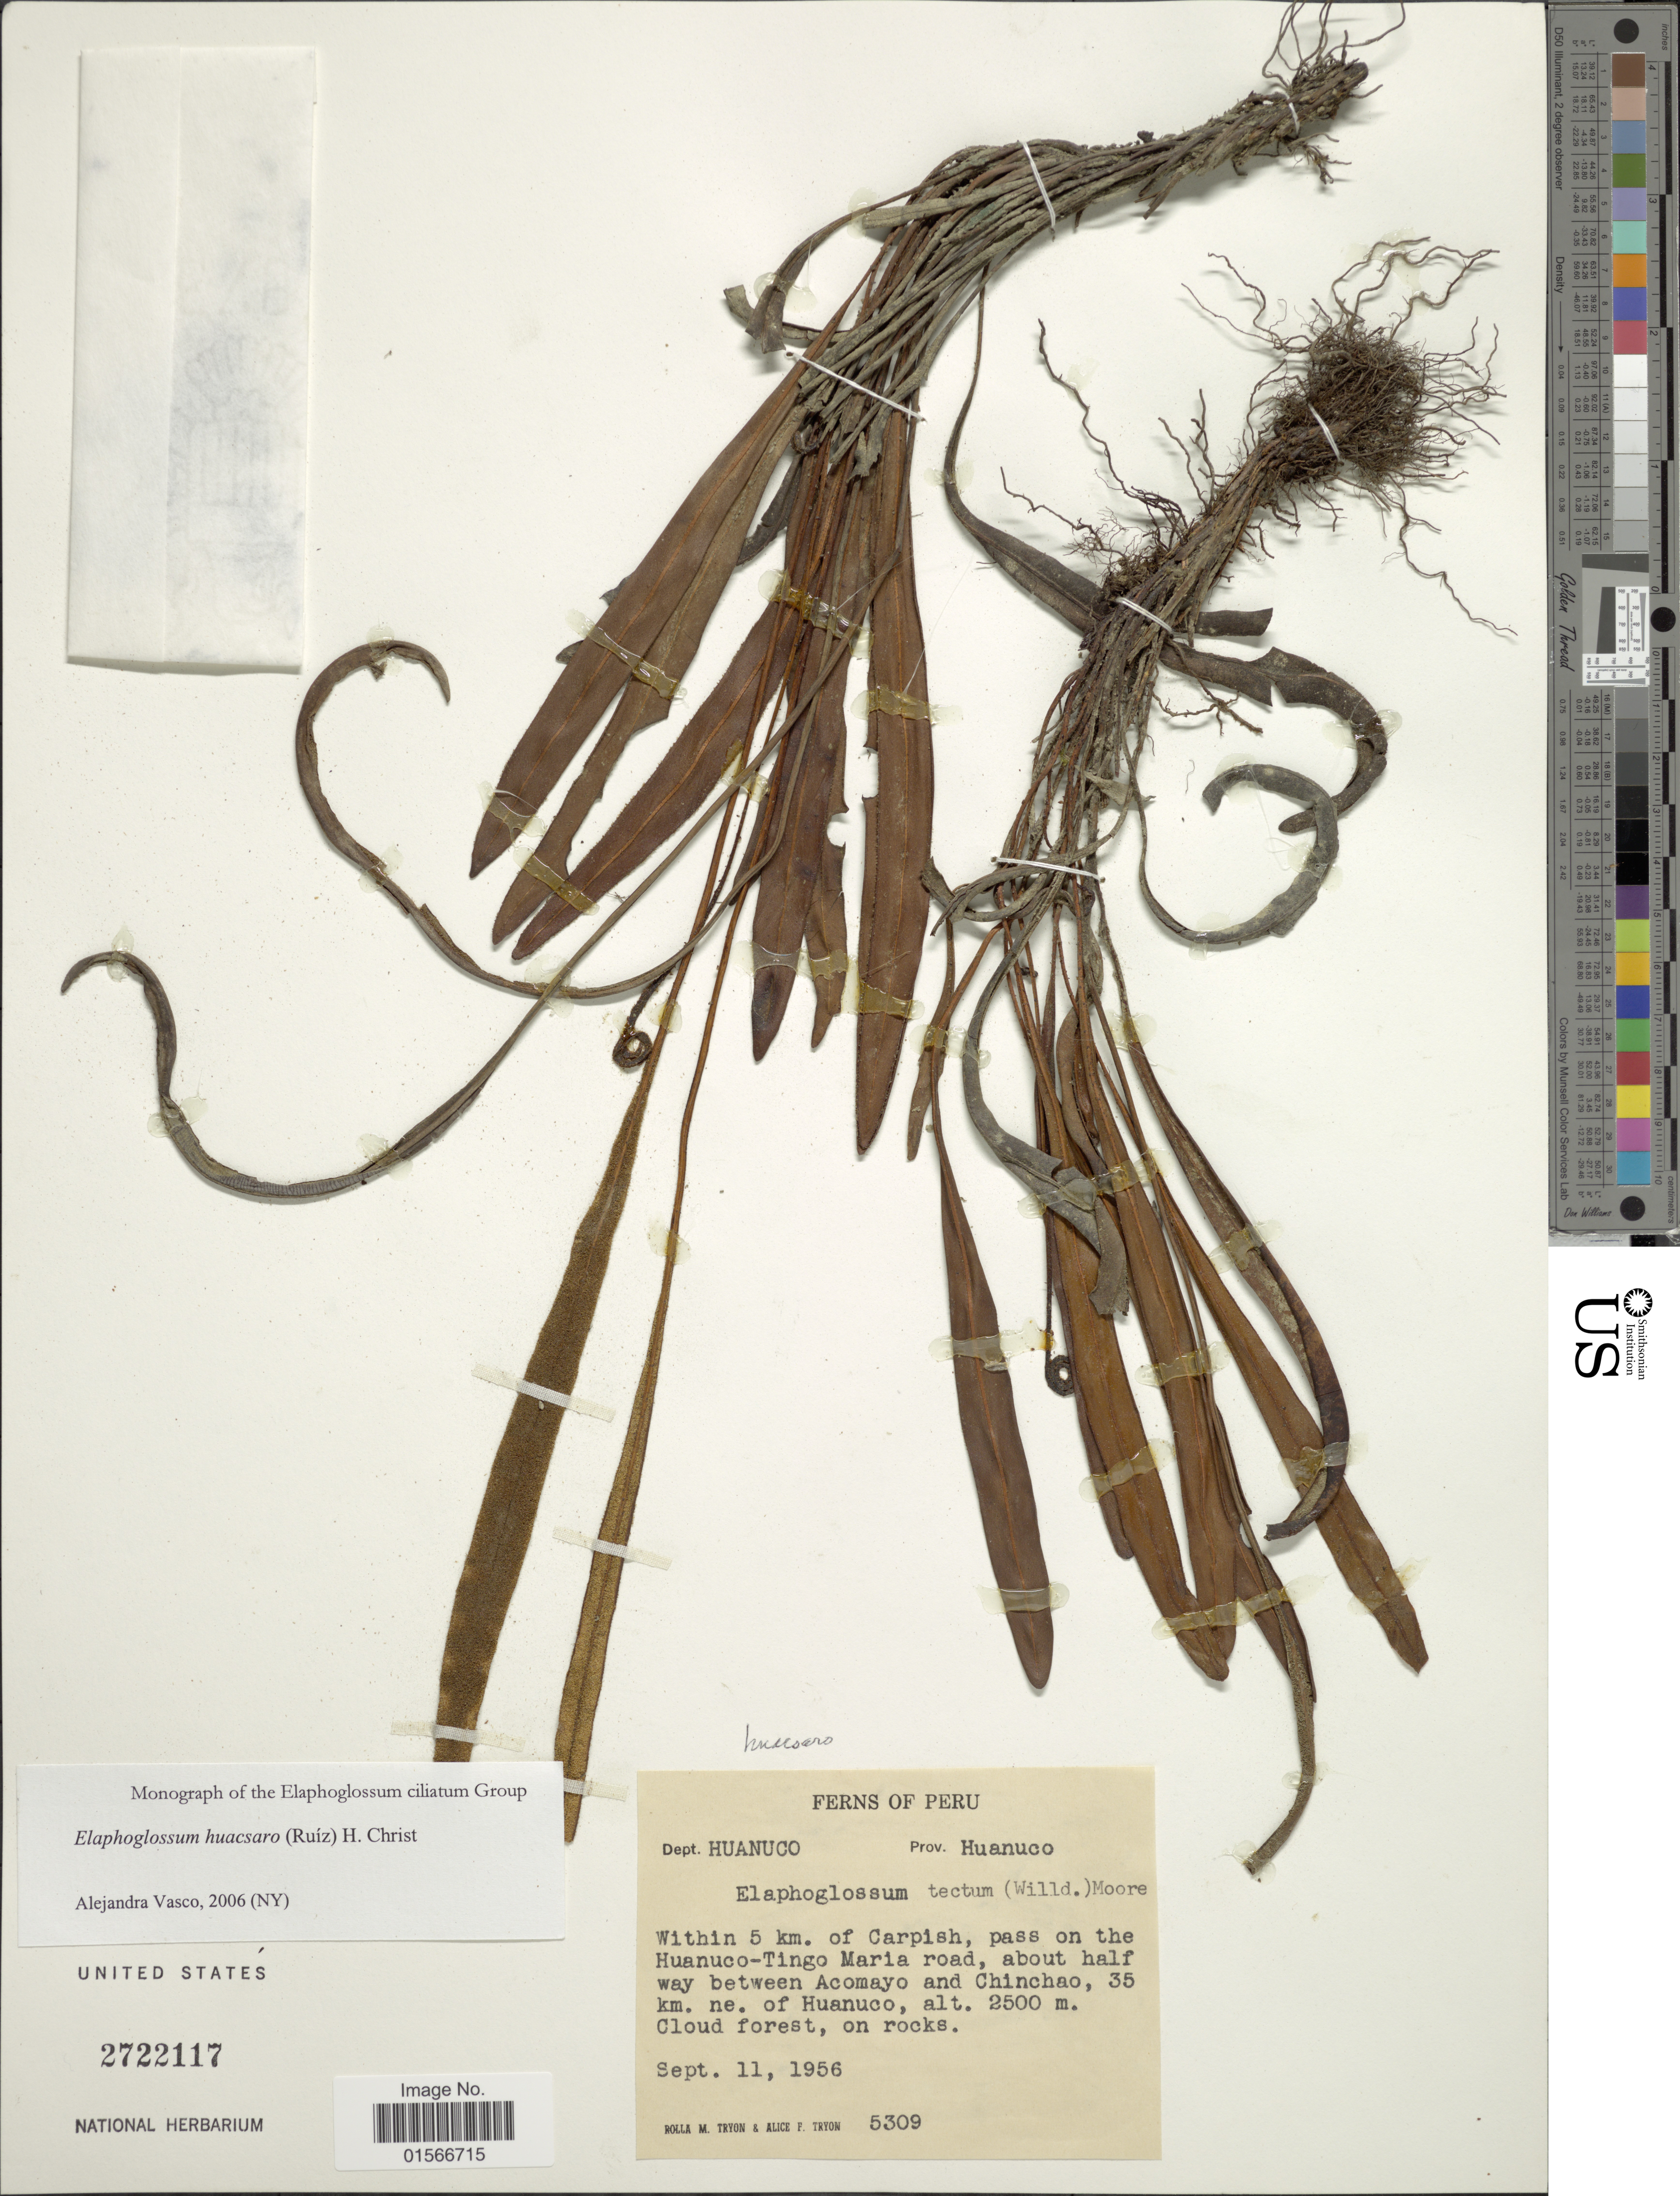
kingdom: Plantae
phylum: Tracheophyta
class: Polypodiopsida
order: Polypodiales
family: Dryopteridaceae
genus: Elaphoglossum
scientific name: Elaphoglossum huacsaro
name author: (Ruiz) Christ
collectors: R. M. Tryon & A. F. Tryon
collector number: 5309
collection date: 1956-09-11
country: Peru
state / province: Huánuco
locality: Dep. Huanuco, Within 5 km. of Carpish, pass on the Huanuco-Tingo Maria road, about half way between Acomayo and Chinchao, 35 km. ne. of Huanuco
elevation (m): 2500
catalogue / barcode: US 2722117